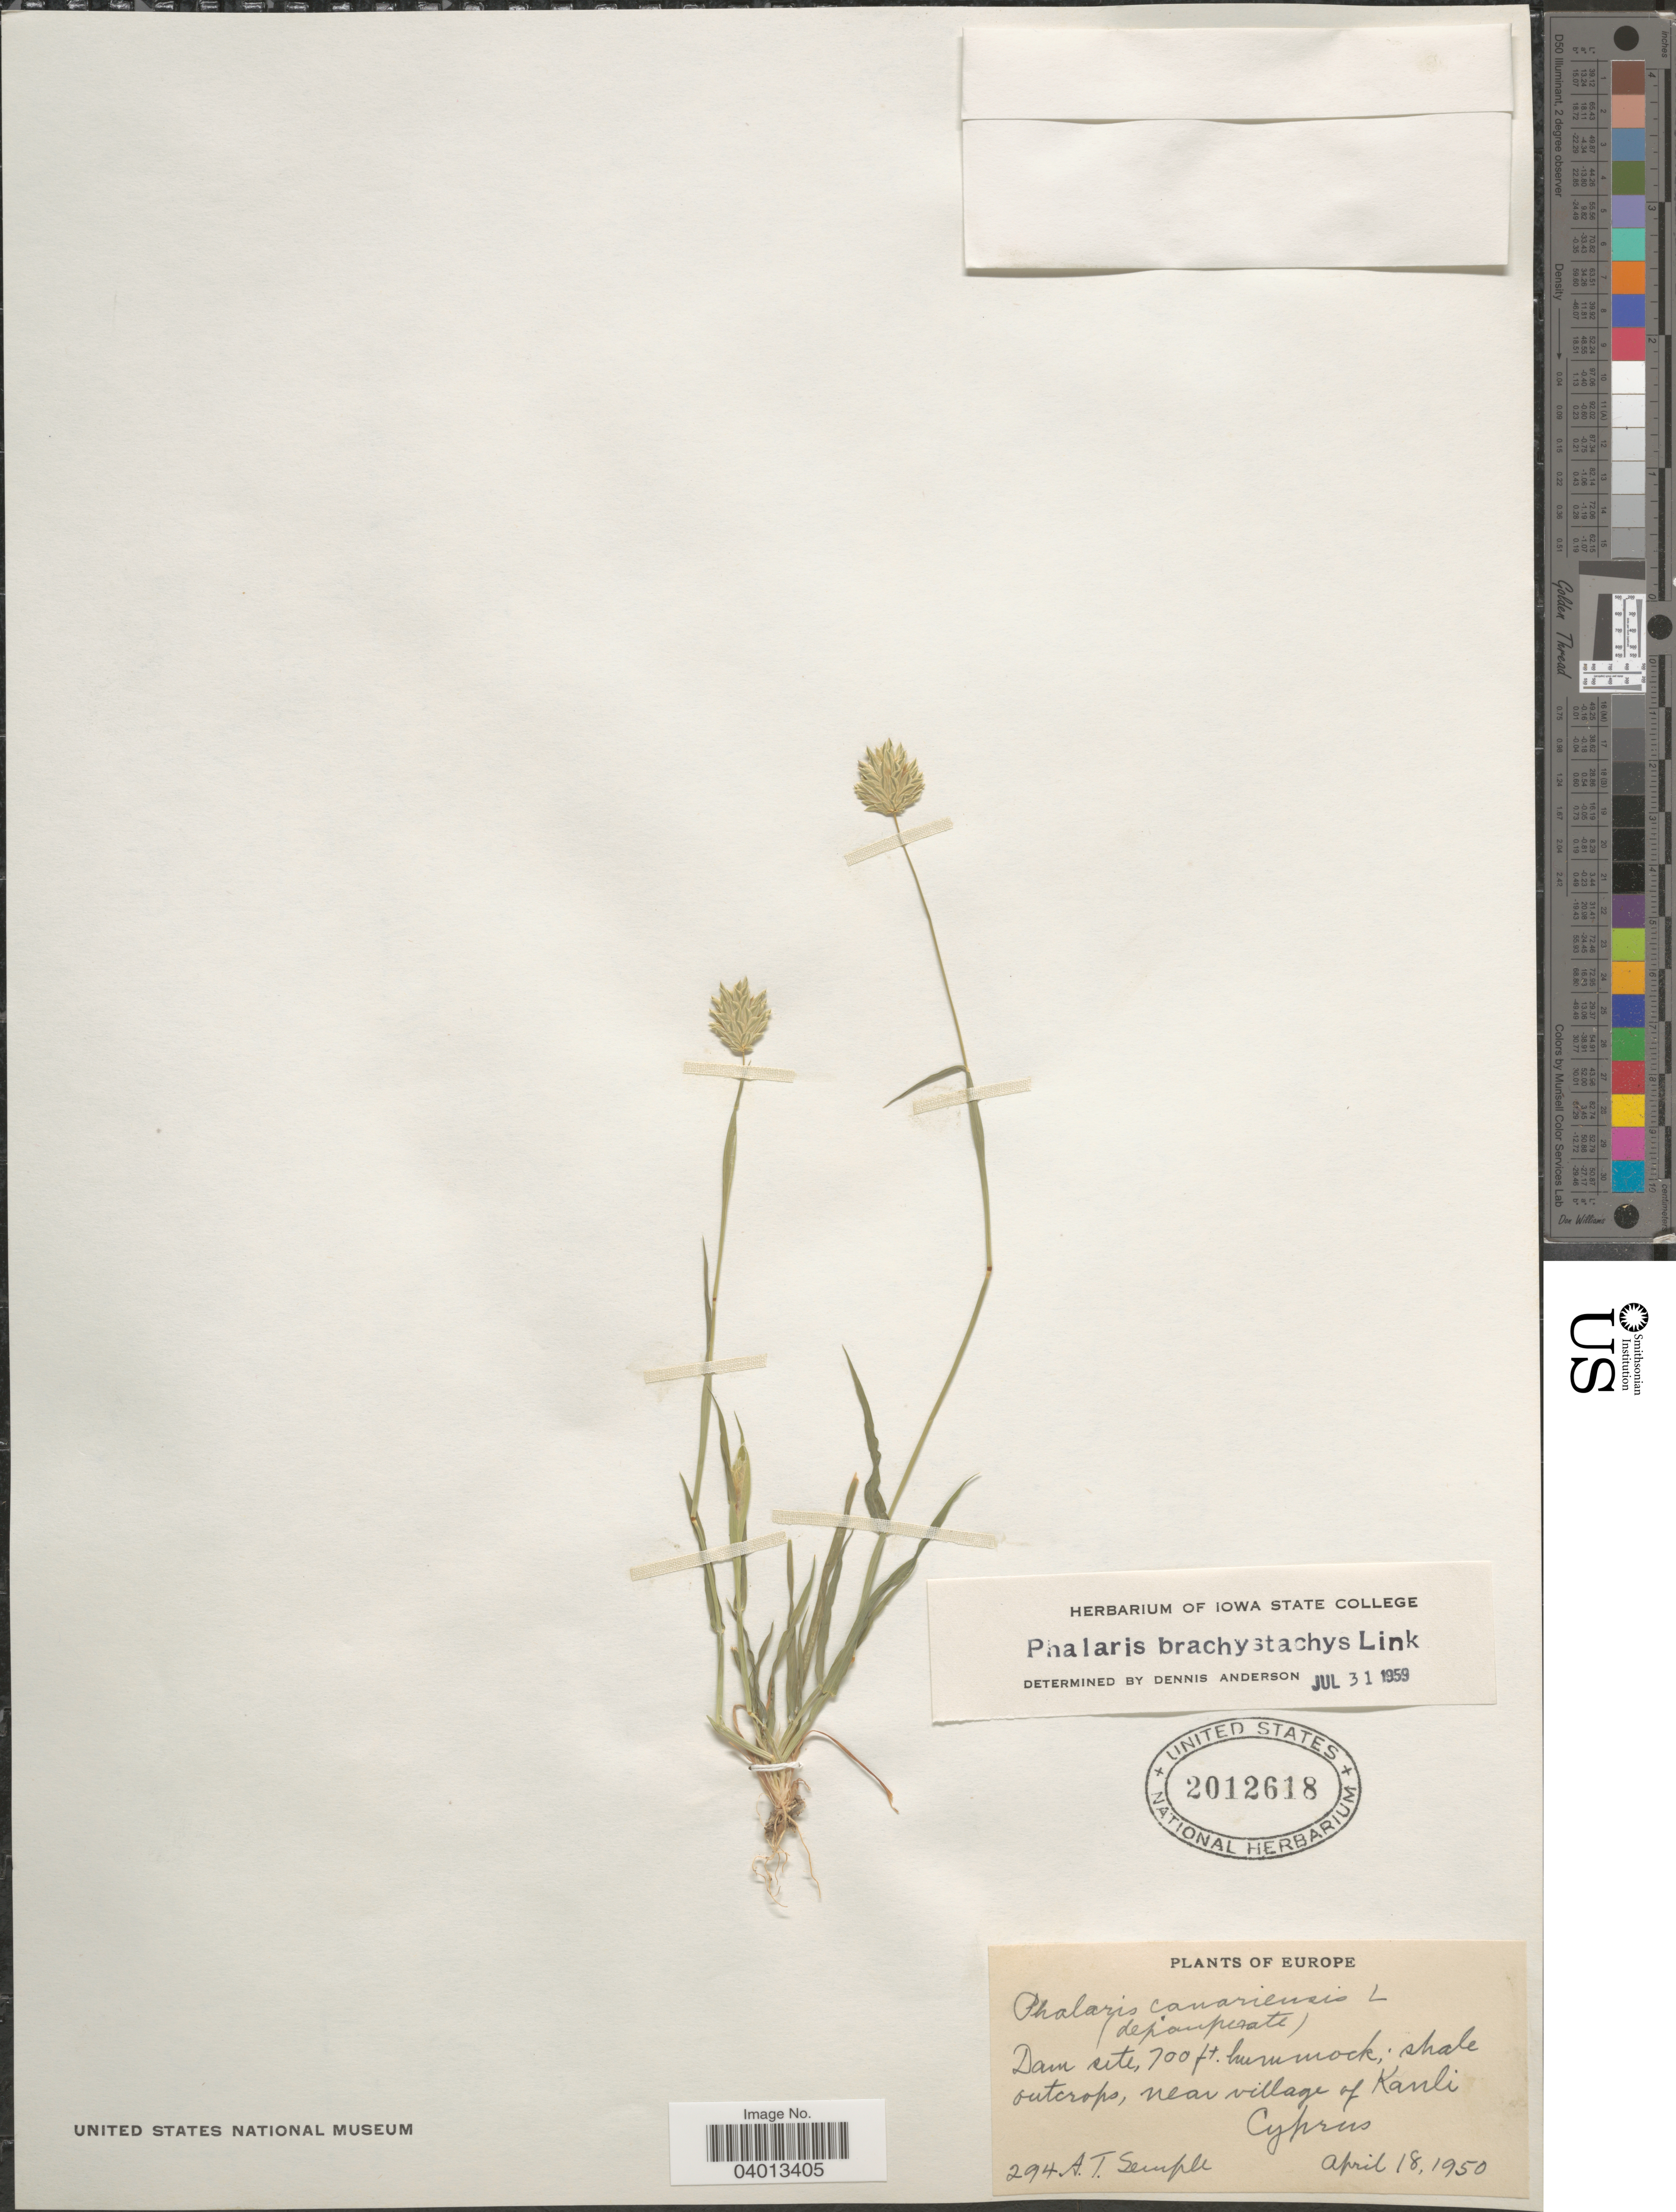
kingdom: Plantae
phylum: Tracheophyta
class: Liliopsida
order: Poales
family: Poaceae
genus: Phalaris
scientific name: Phalaris canariensis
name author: L.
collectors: A. Semple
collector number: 294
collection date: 1950-04-18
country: Cyprus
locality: Europe. Near village of Kanli. Cyprus.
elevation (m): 213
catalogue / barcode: US 2012618